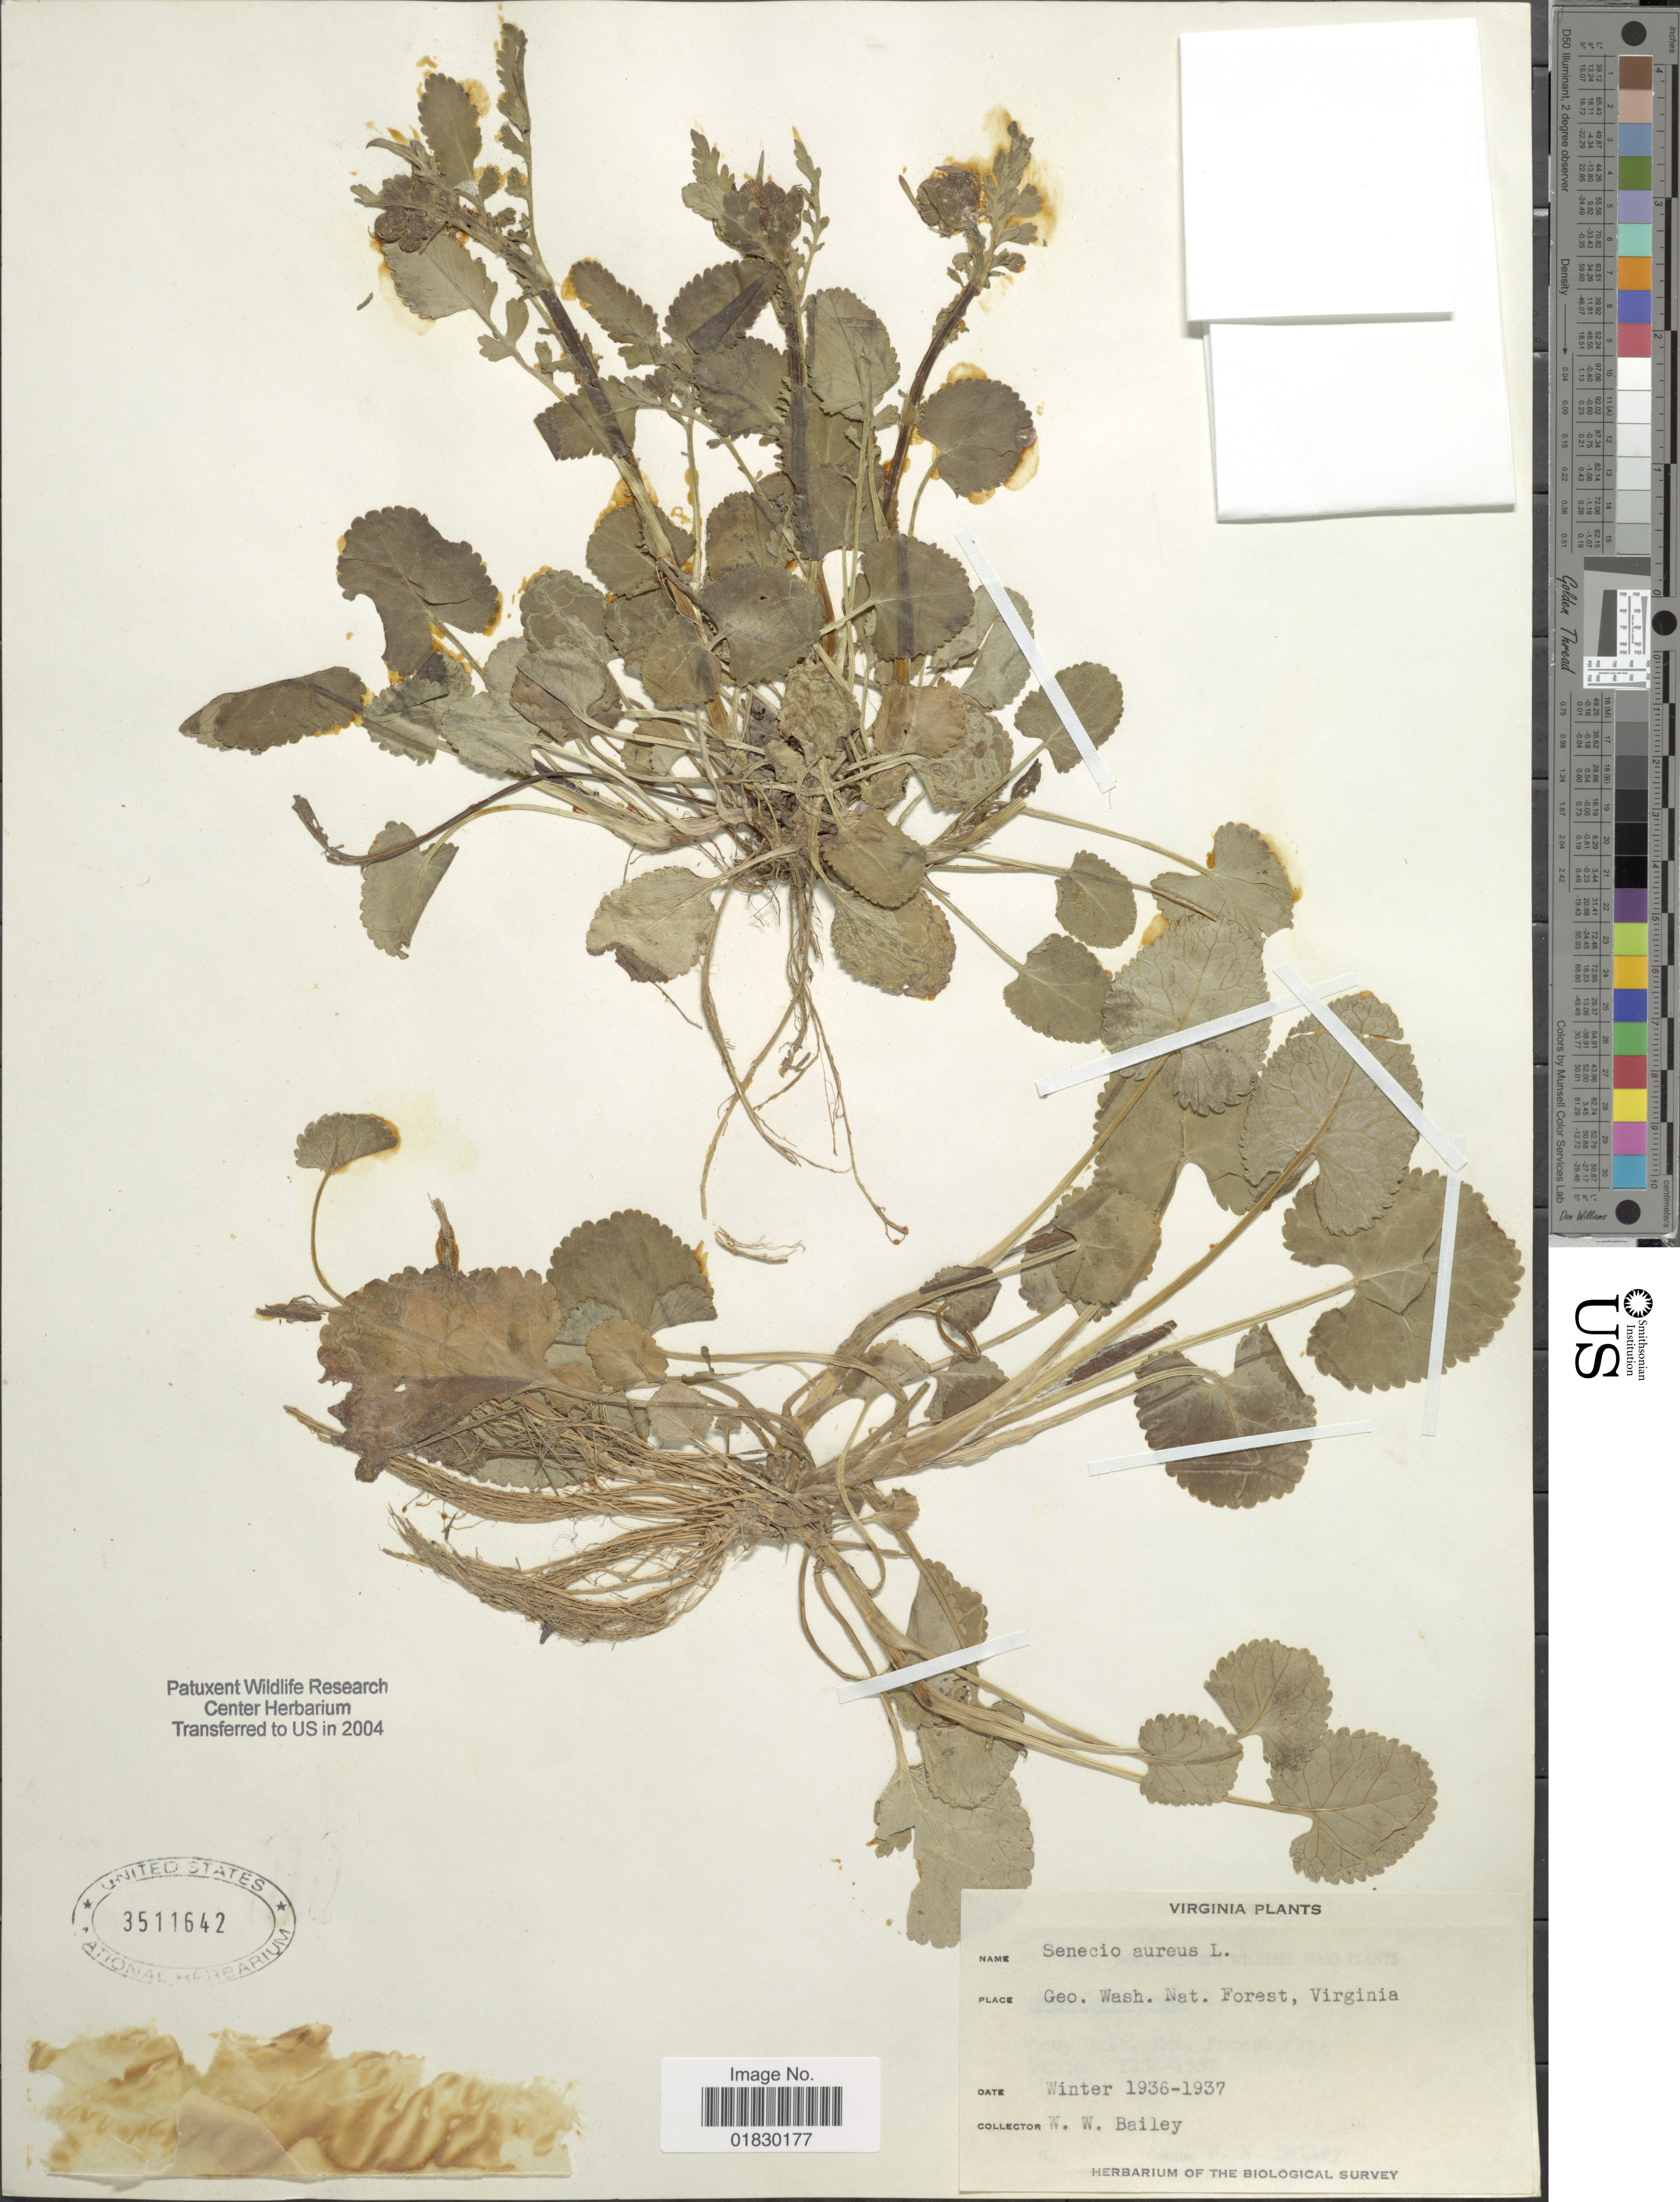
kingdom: Plantae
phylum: Tracheophyta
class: Magnoliopsida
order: Asterales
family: Asteraceae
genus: Packera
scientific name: Packera aurea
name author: (L.) Á. Löve & D. Löve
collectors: W. W. Bailey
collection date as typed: Winter 1936-1937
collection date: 1936/1937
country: United States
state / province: Virginia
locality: Geo. Wash. Nat. Forest.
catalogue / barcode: US 3511642